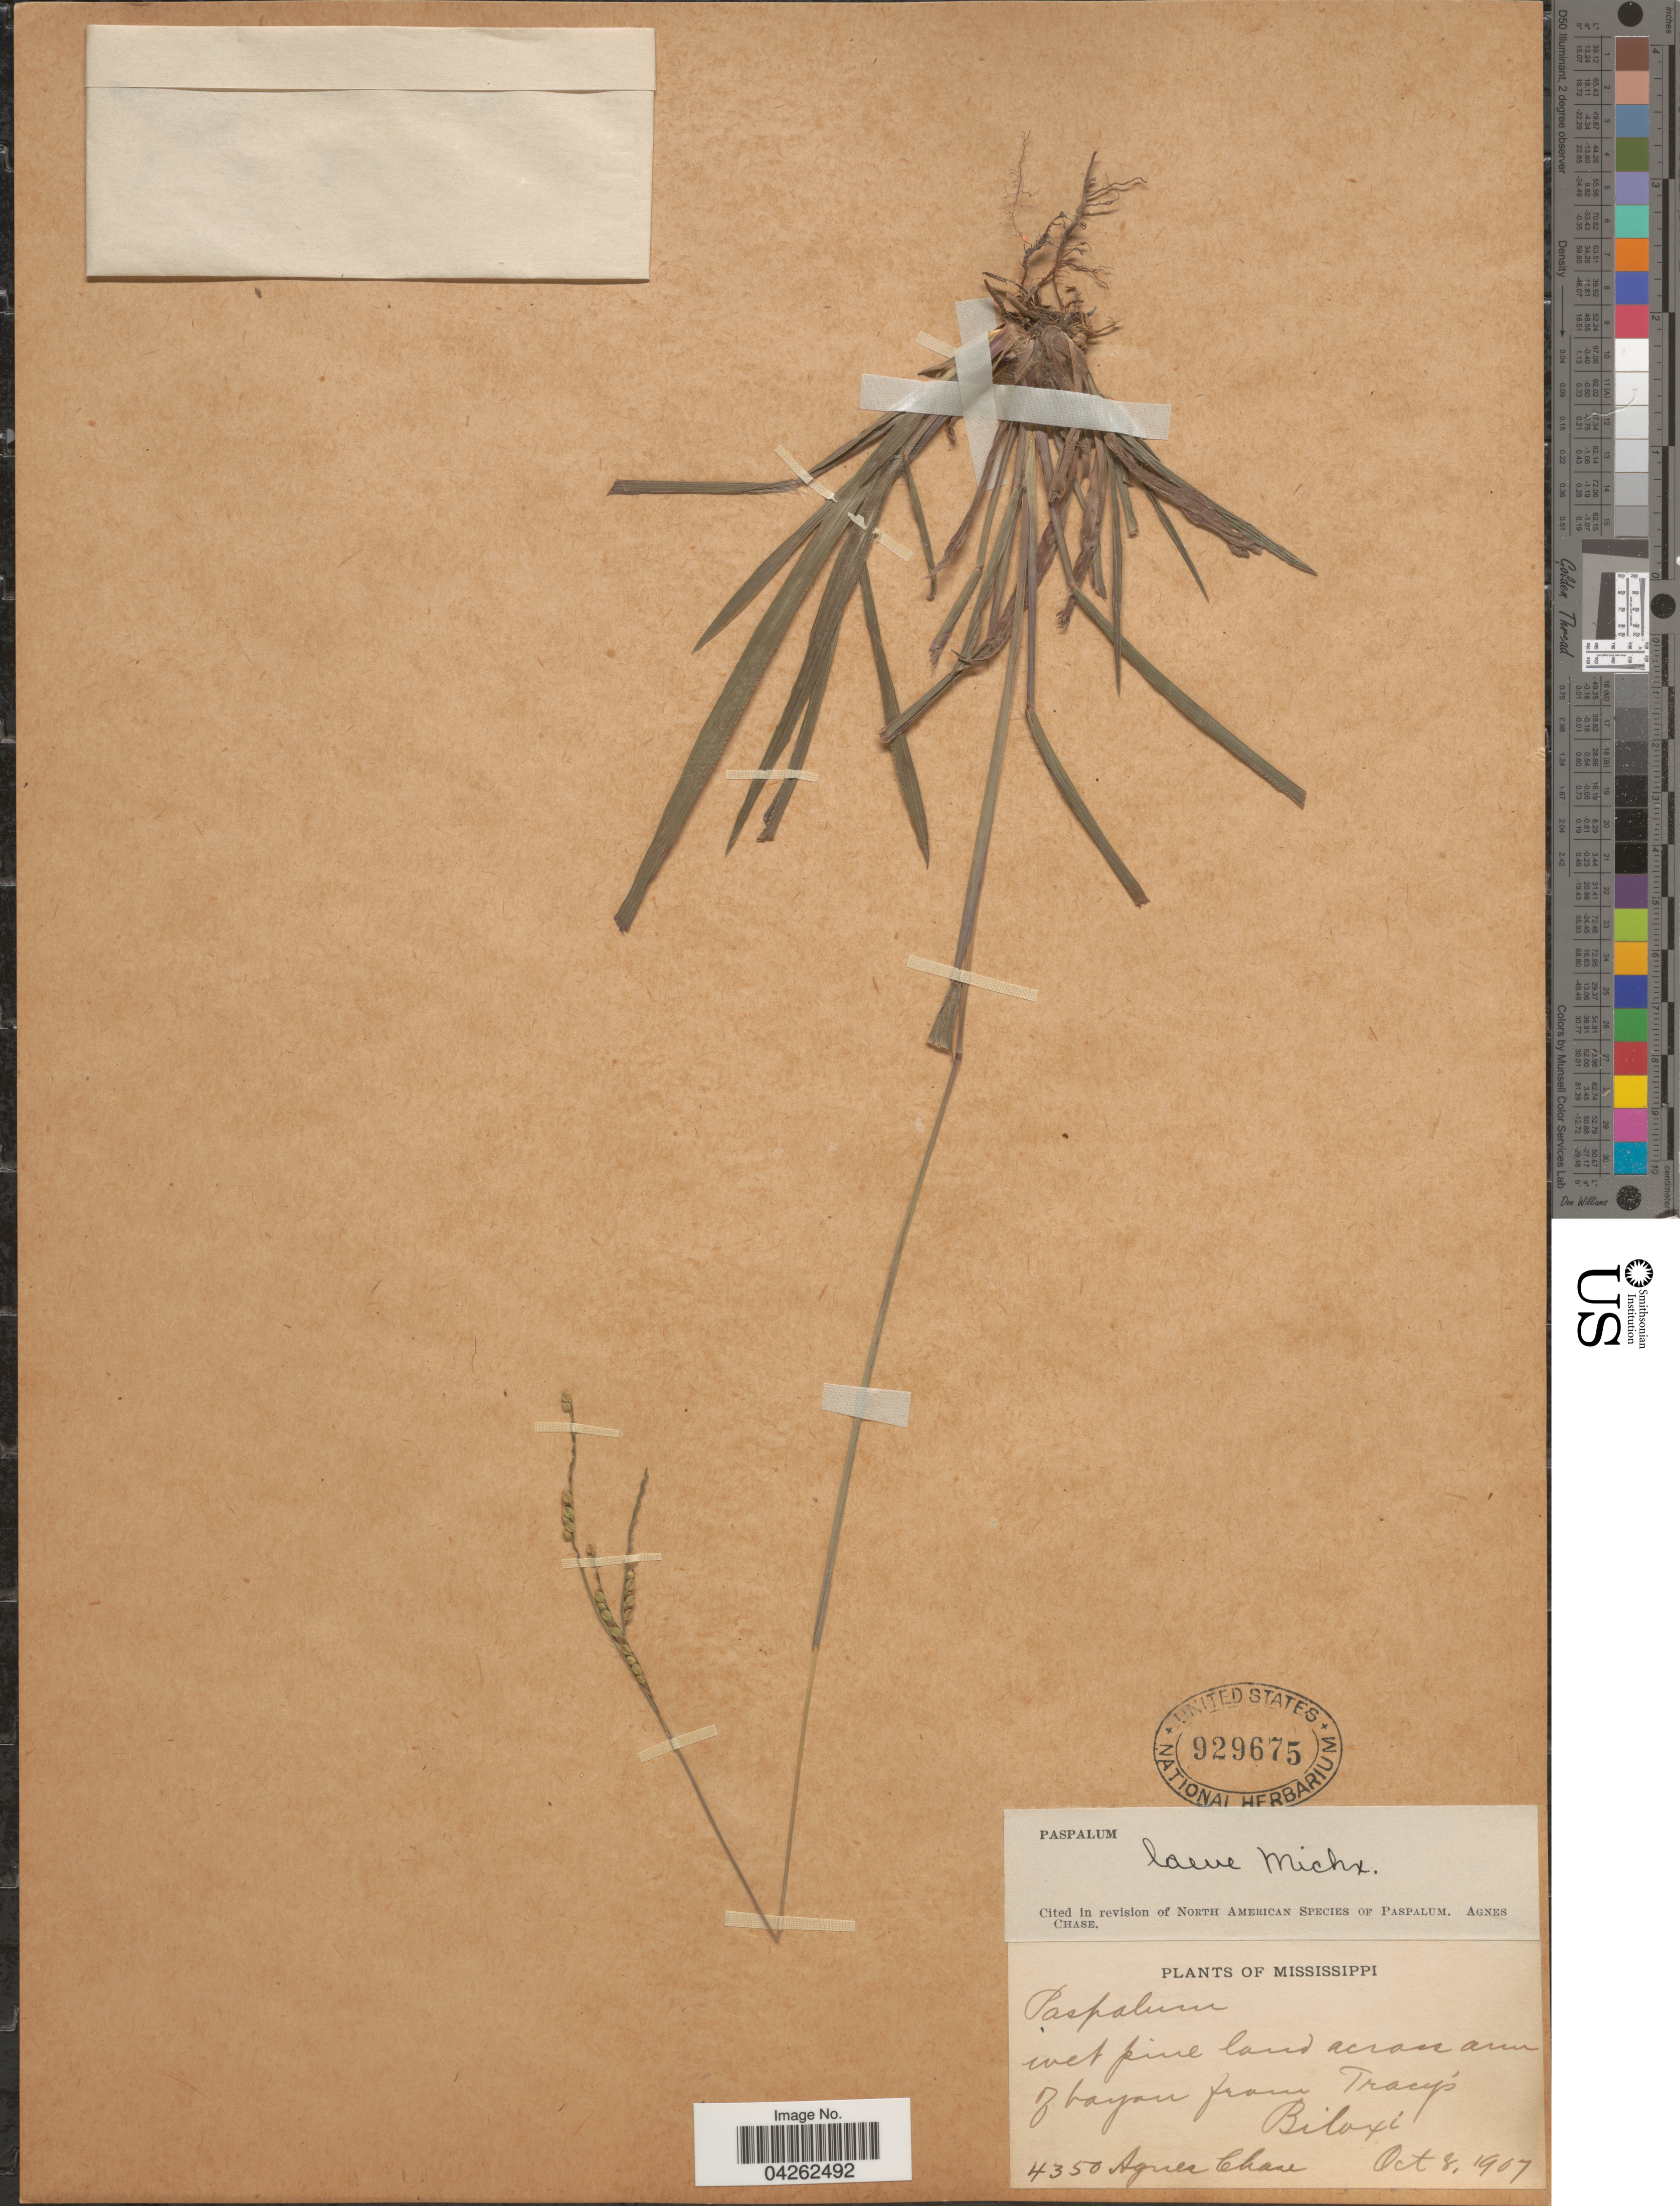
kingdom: Plantae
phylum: Tracheophyta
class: Liliopsida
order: Poales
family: Poaceae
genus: Paspalum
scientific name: Paspalum laeve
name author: Michx.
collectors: A. Chase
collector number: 4350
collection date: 1907-10-08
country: United States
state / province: Mississippi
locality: Wet pine land across arm of bayou from Tracys. Biloxi.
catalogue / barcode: US 929675